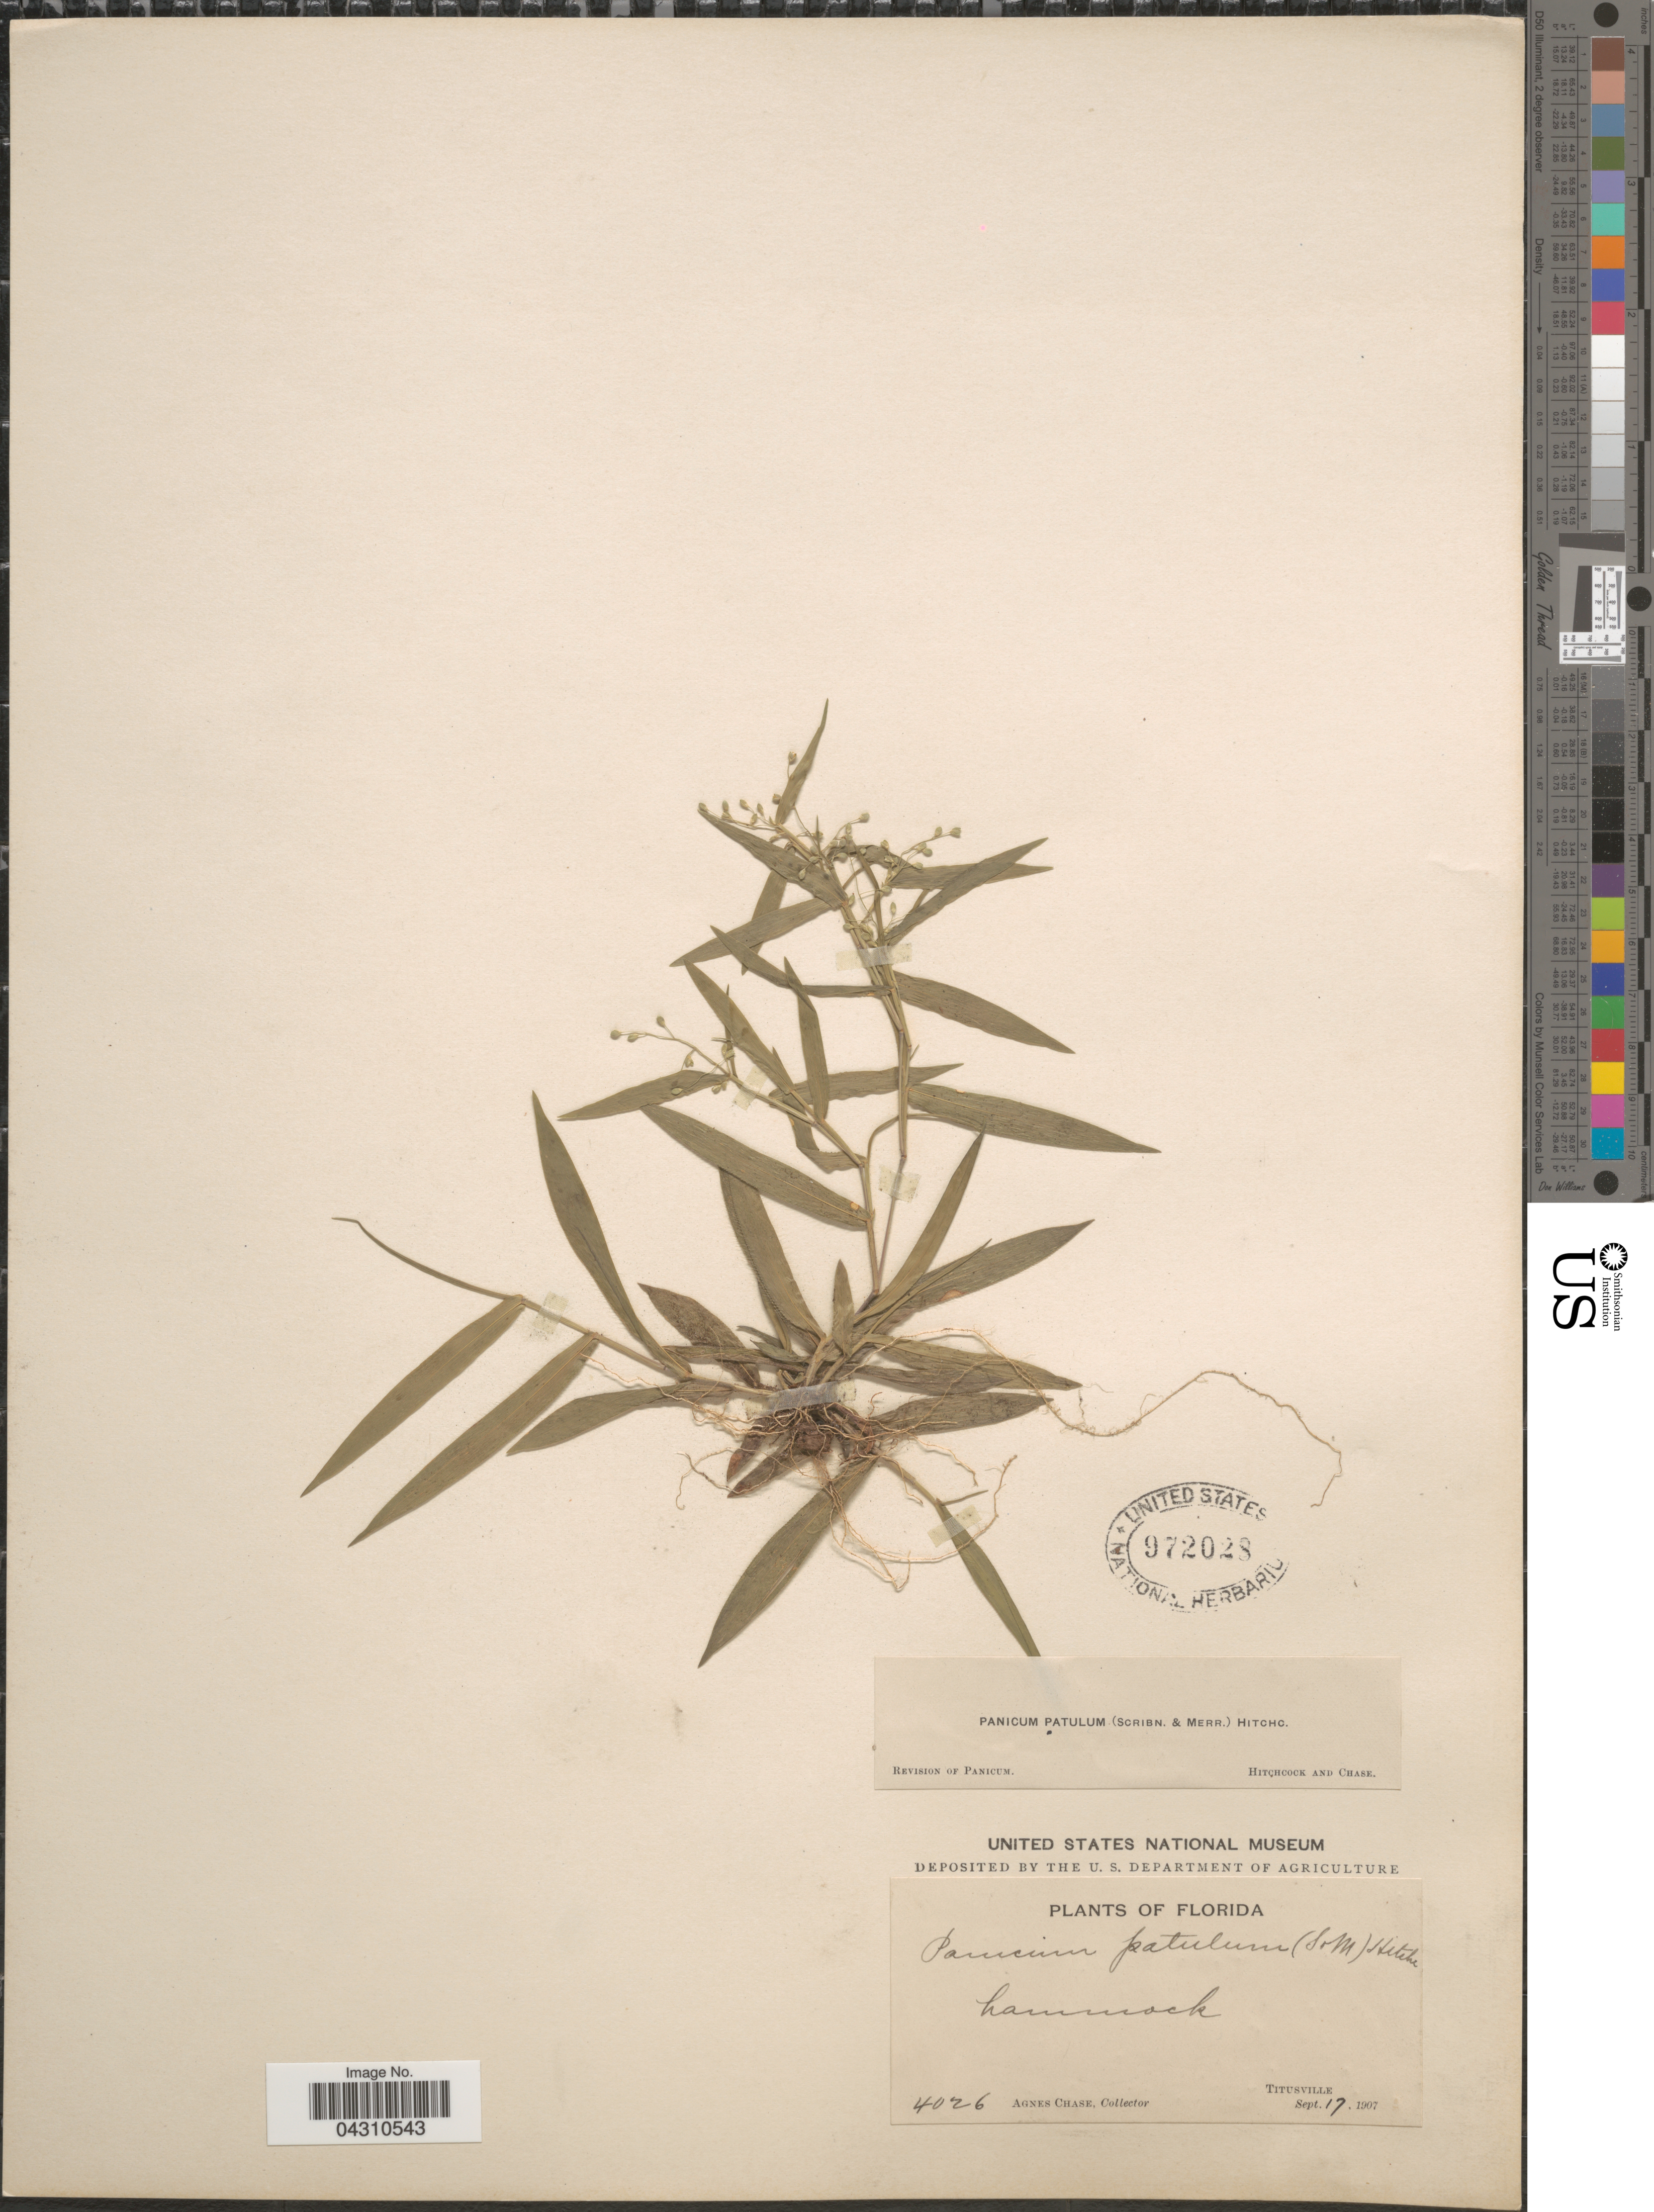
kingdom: Plantae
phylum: Tracheophyta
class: Liliopsida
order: Poales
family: Poaceae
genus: Dichanthelium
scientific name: Dichanthelium portoricense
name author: (Desv. ex Ham.) B.F. Hansen & Wunderlin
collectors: A. Chase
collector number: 4026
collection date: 1907-09-17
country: United States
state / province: Florida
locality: Hammock. Titusville.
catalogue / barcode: US 972028